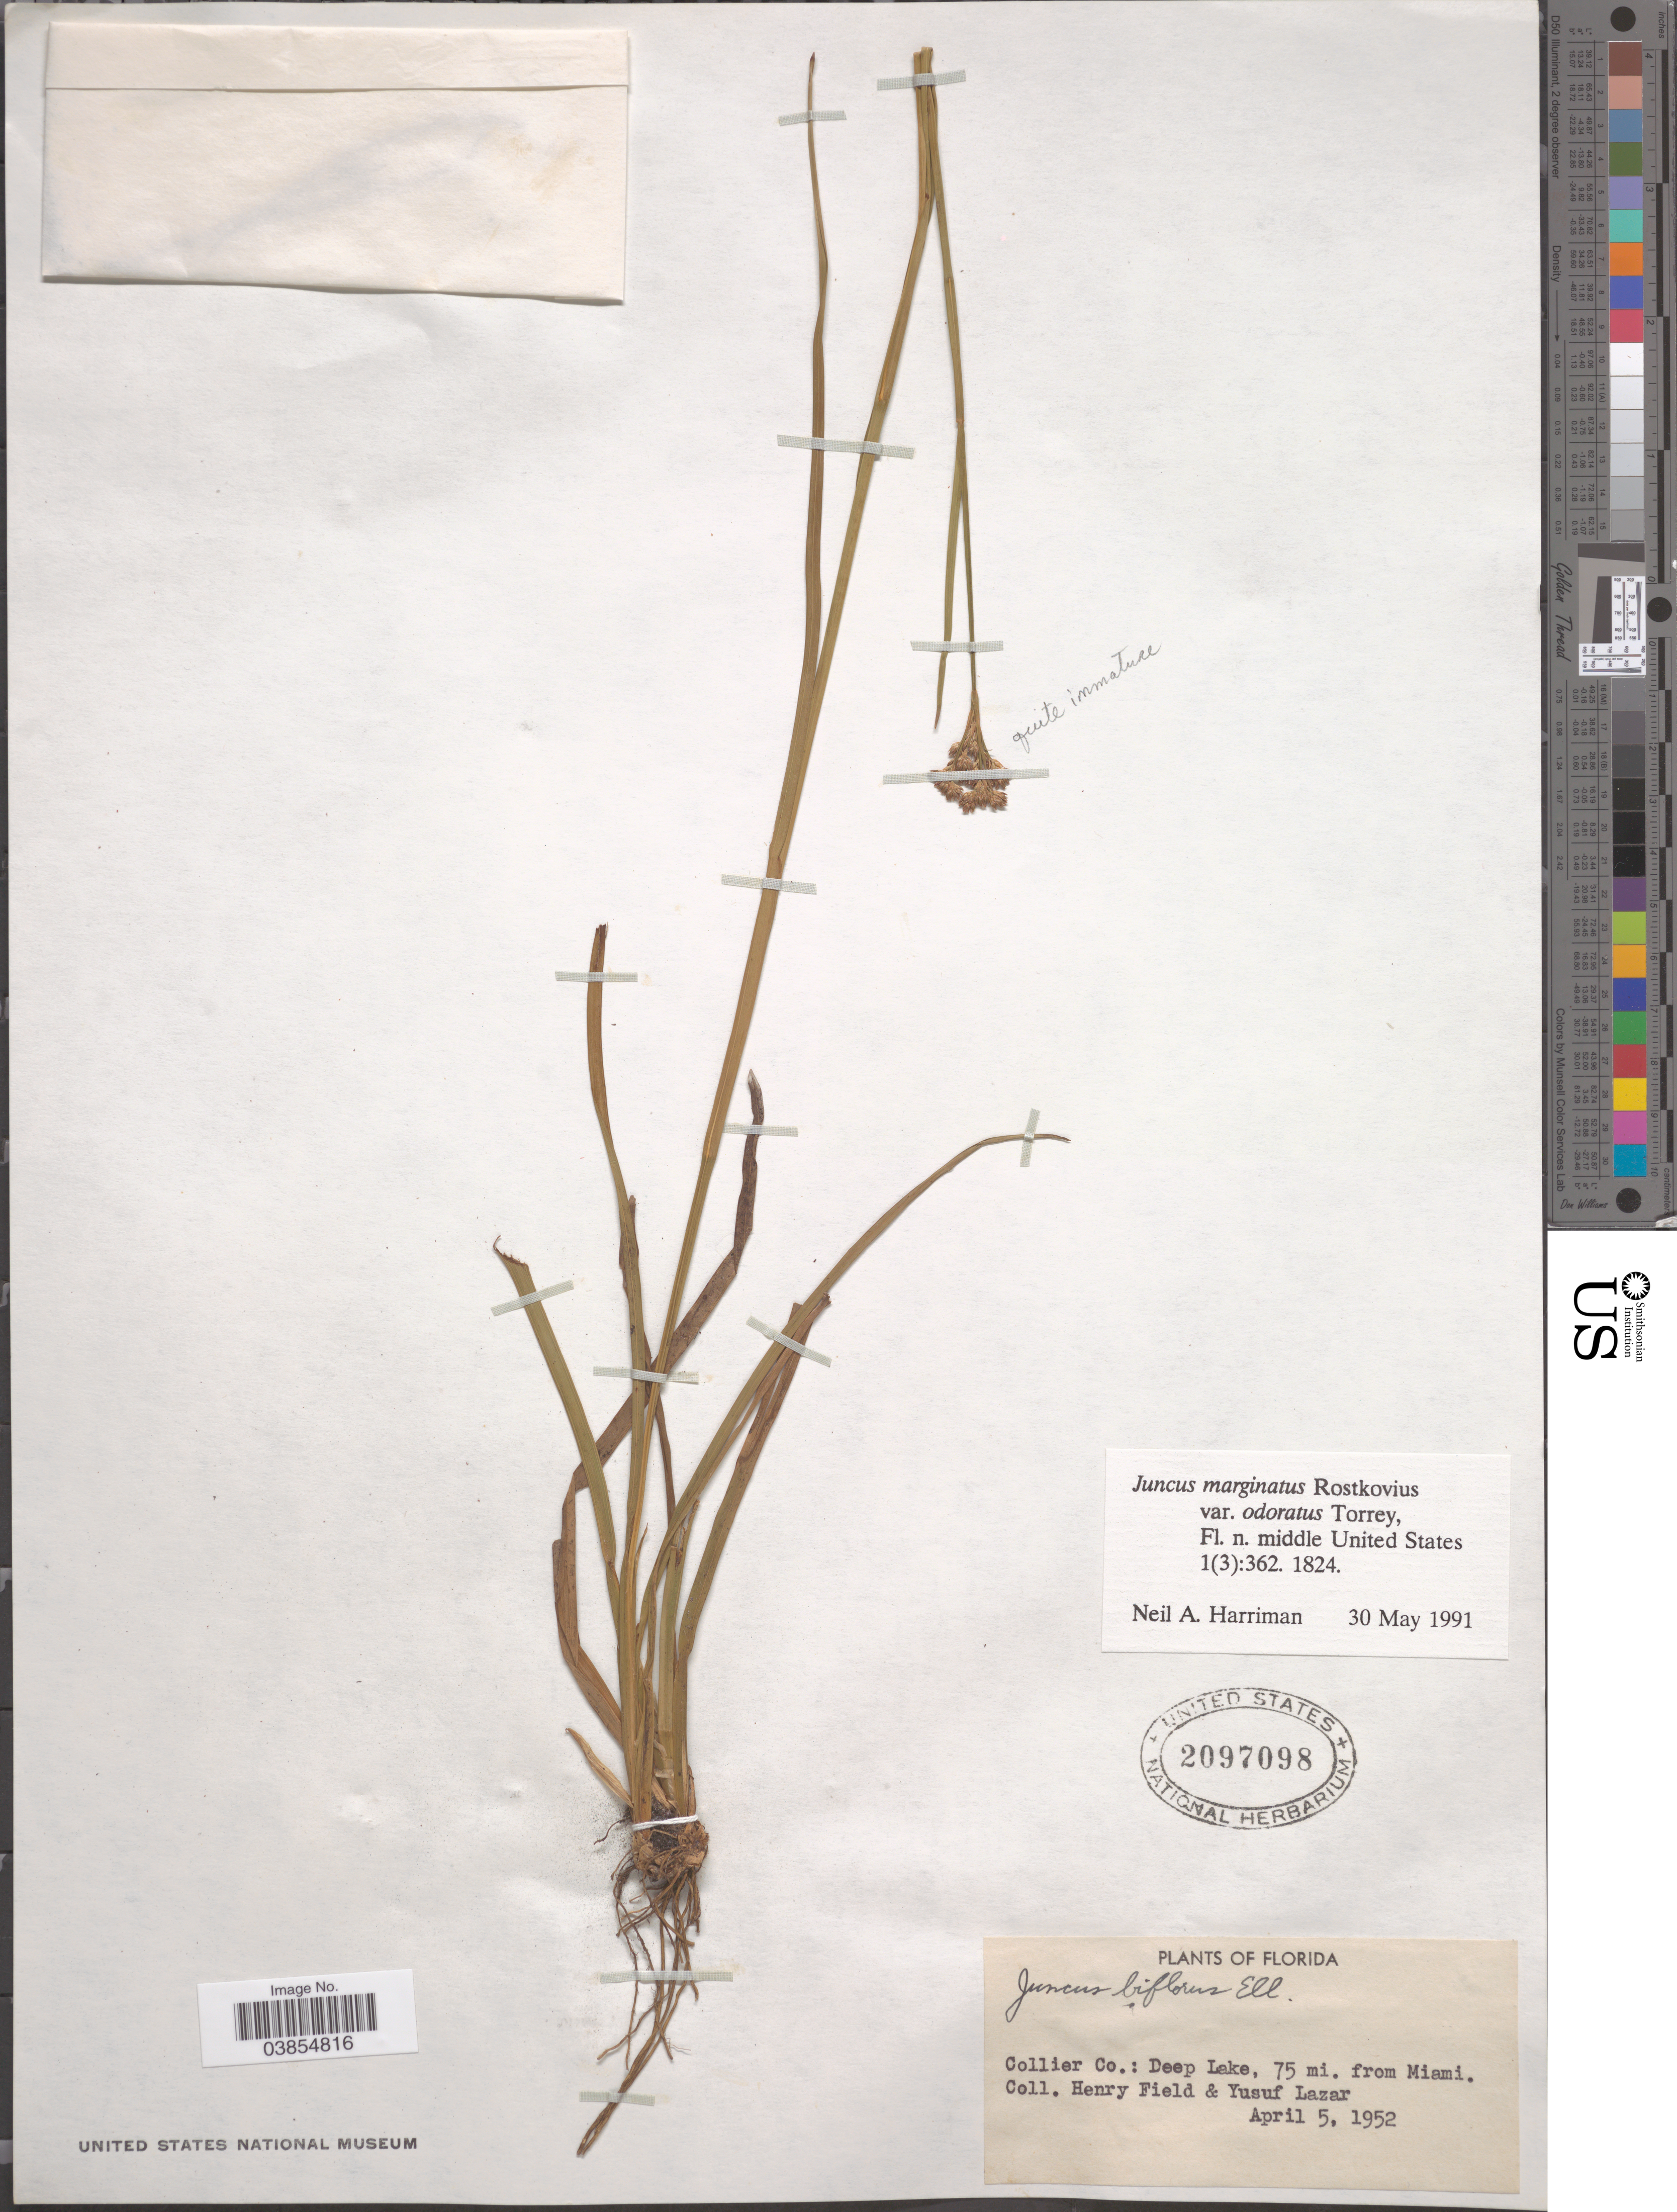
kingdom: Plantae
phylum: Tracheophyta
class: Liliopsida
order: Poales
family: Juncaceae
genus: Juncus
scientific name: Juncus marginatus var. odoratus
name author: Torr.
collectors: H. Field & Y. Lazar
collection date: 1952-04-05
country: United States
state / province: Florida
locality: Collier Co.: Deep Lake, 75 mi. from Miami.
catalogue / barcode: US 2097098